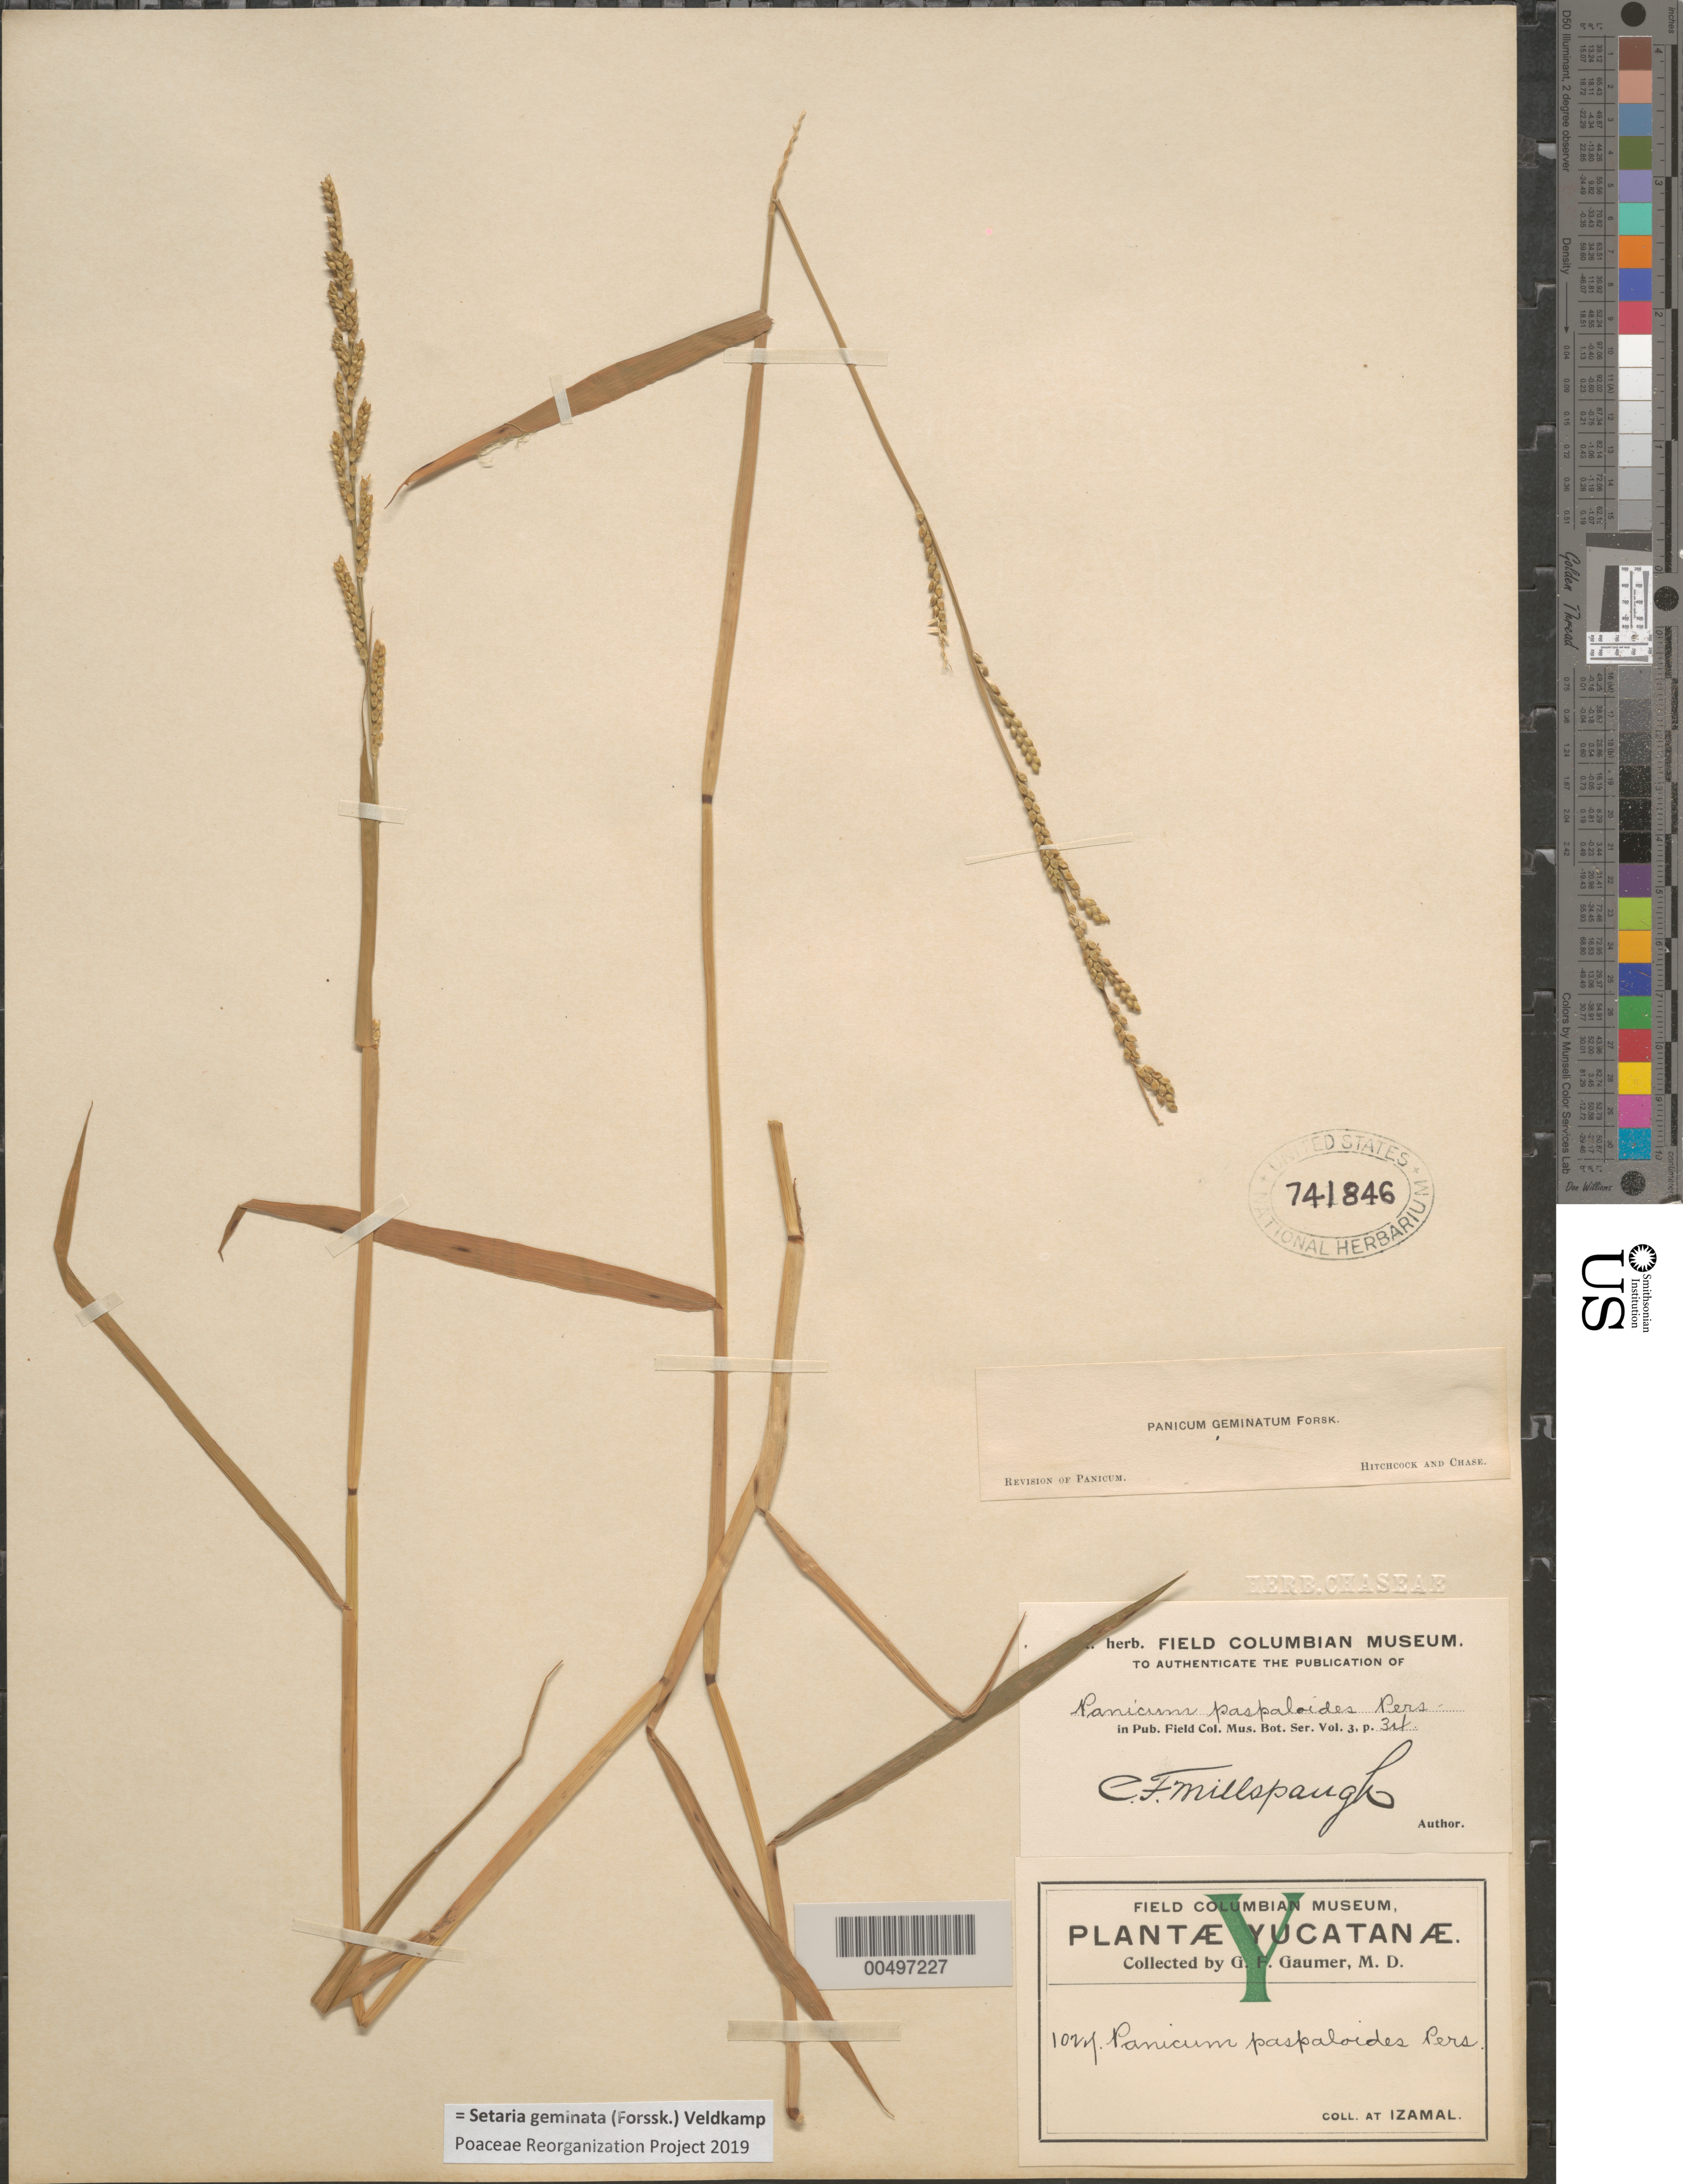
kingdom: Plantae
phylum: Tracheophyta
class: Liliopsida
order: Poales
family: Poaceae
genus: Setaria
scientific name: Setaria geminata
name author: (Forssk.) Veldkamp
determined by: Poaceae Reorganization Project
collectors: G. F. Gaumer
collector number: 1027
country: Mexico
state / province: Yucatan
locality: Izamal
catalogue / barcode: US 741846